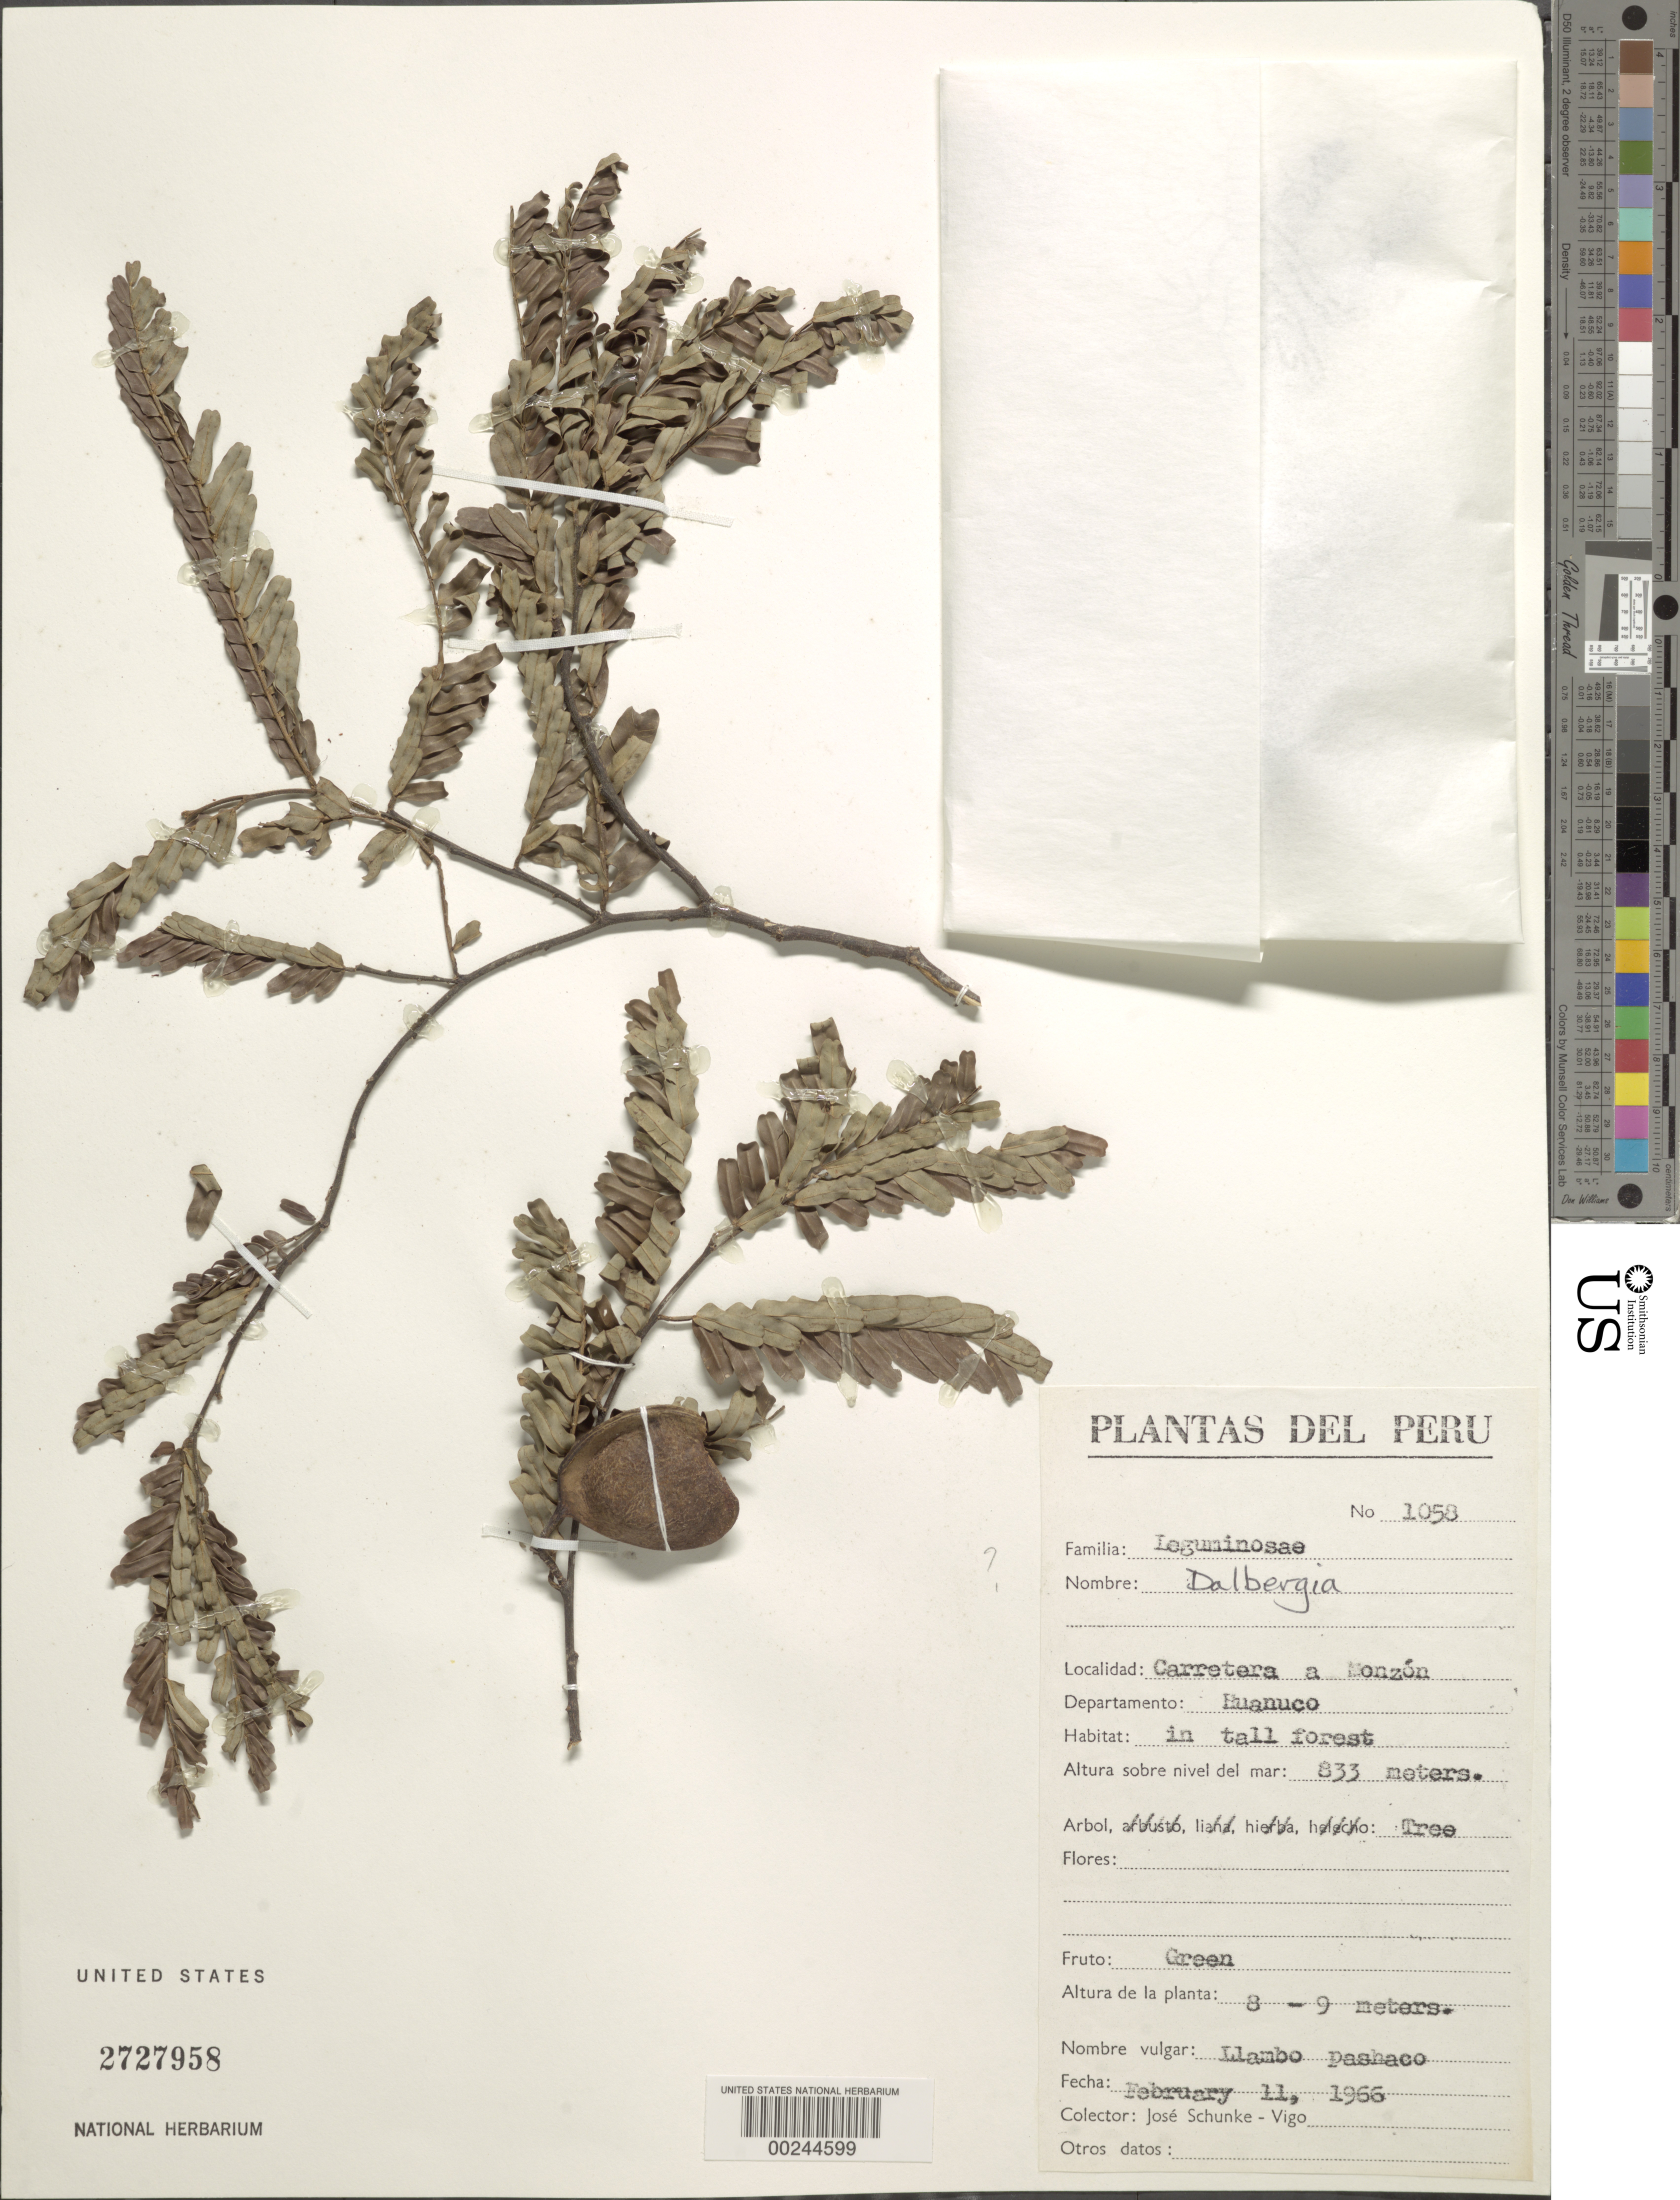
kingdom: Plantae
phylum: Tracheophyta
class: Magnoliopsida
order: Fabales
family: Fabaceae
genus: Macrolobium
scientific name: Macrolobium machaerioides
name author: Killip & J.F. Macbr.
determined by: Trujillo, A. M.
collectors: J. M. Schunke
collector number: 1058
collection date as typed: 11 Feb 1966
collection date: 1966-02-11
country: Peru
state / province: Huánuco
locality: highway to Monzón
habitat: Tall forest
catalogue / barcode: US 2727958